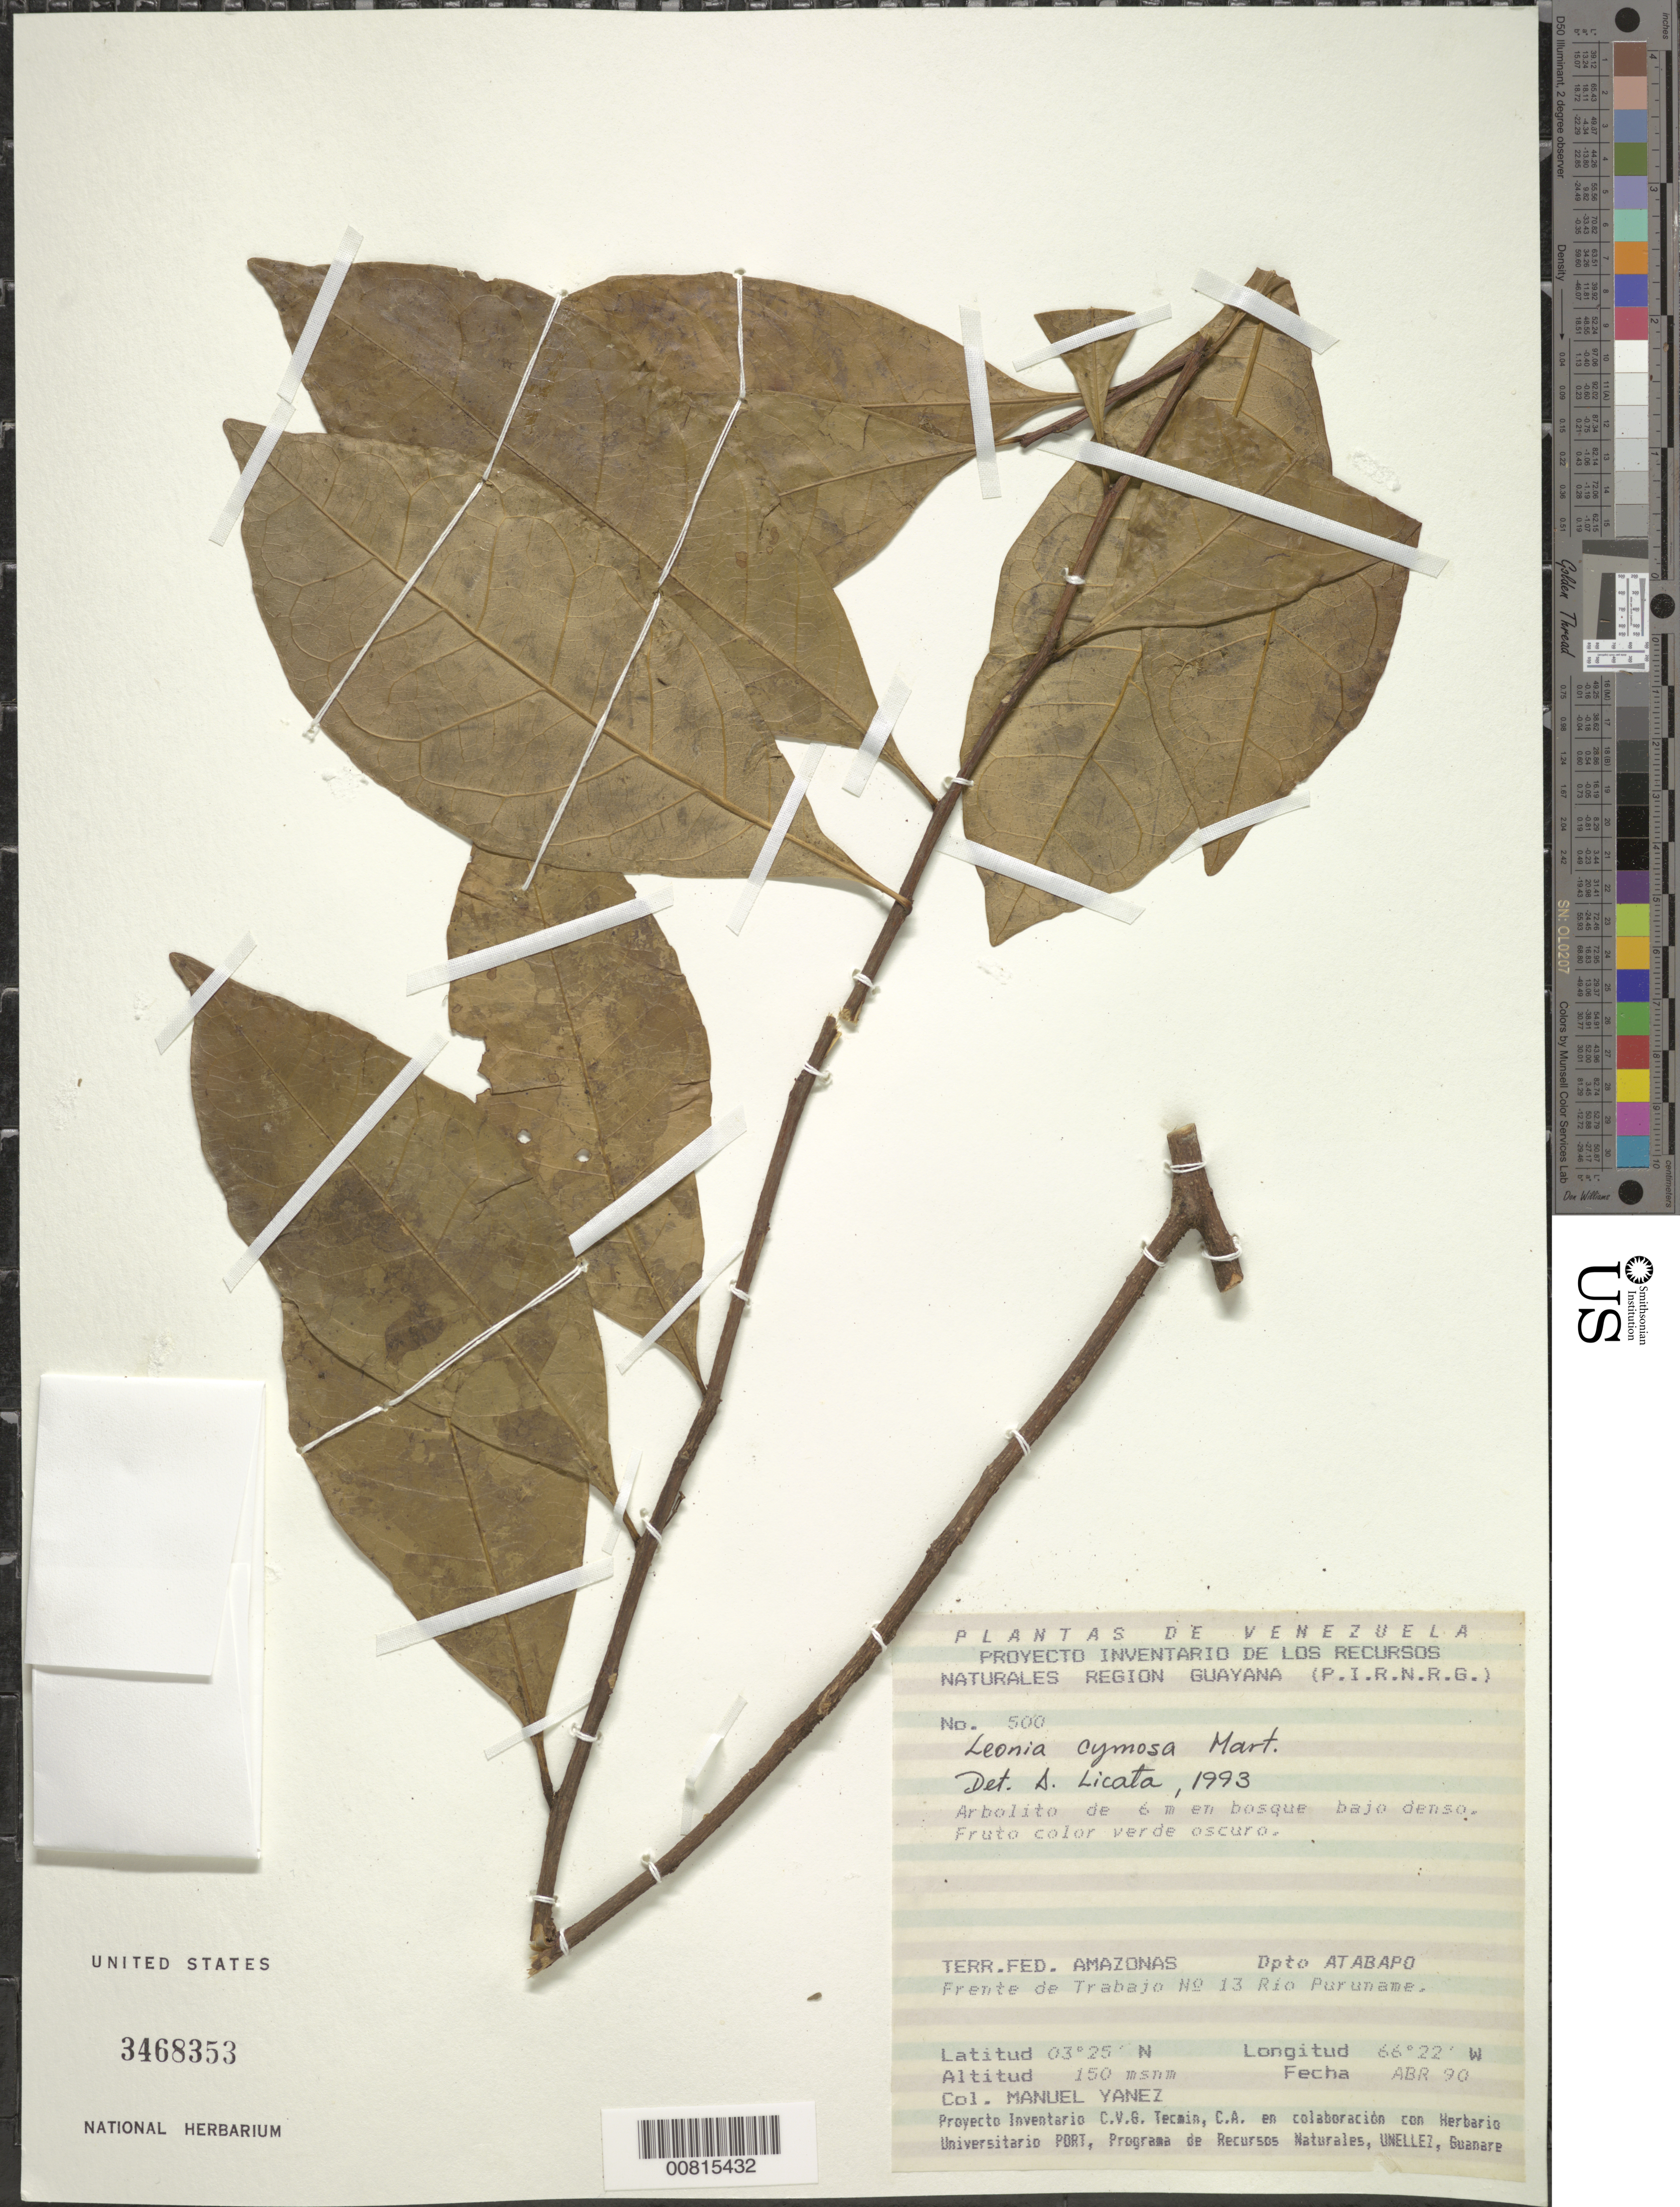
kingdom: Plantae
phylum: Tracheophyta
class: Magnoliopsida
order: Malpighiales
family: Violaceae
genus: Leonia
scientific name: Leonia cymosa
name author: Mart.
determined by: Licata, A., (PORT), Univ. Nac. Exp. de los Llanos Ezequiel Zamora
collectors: M. Yanez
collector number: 500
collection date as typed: Apr-90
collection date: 1990-04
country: Venezuela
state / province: Amazonas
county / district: Atabapo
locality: Río Puruname, frente de Trabajo No. 13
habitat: Bosque bajo denso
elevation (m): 150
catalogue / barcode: US 3468353